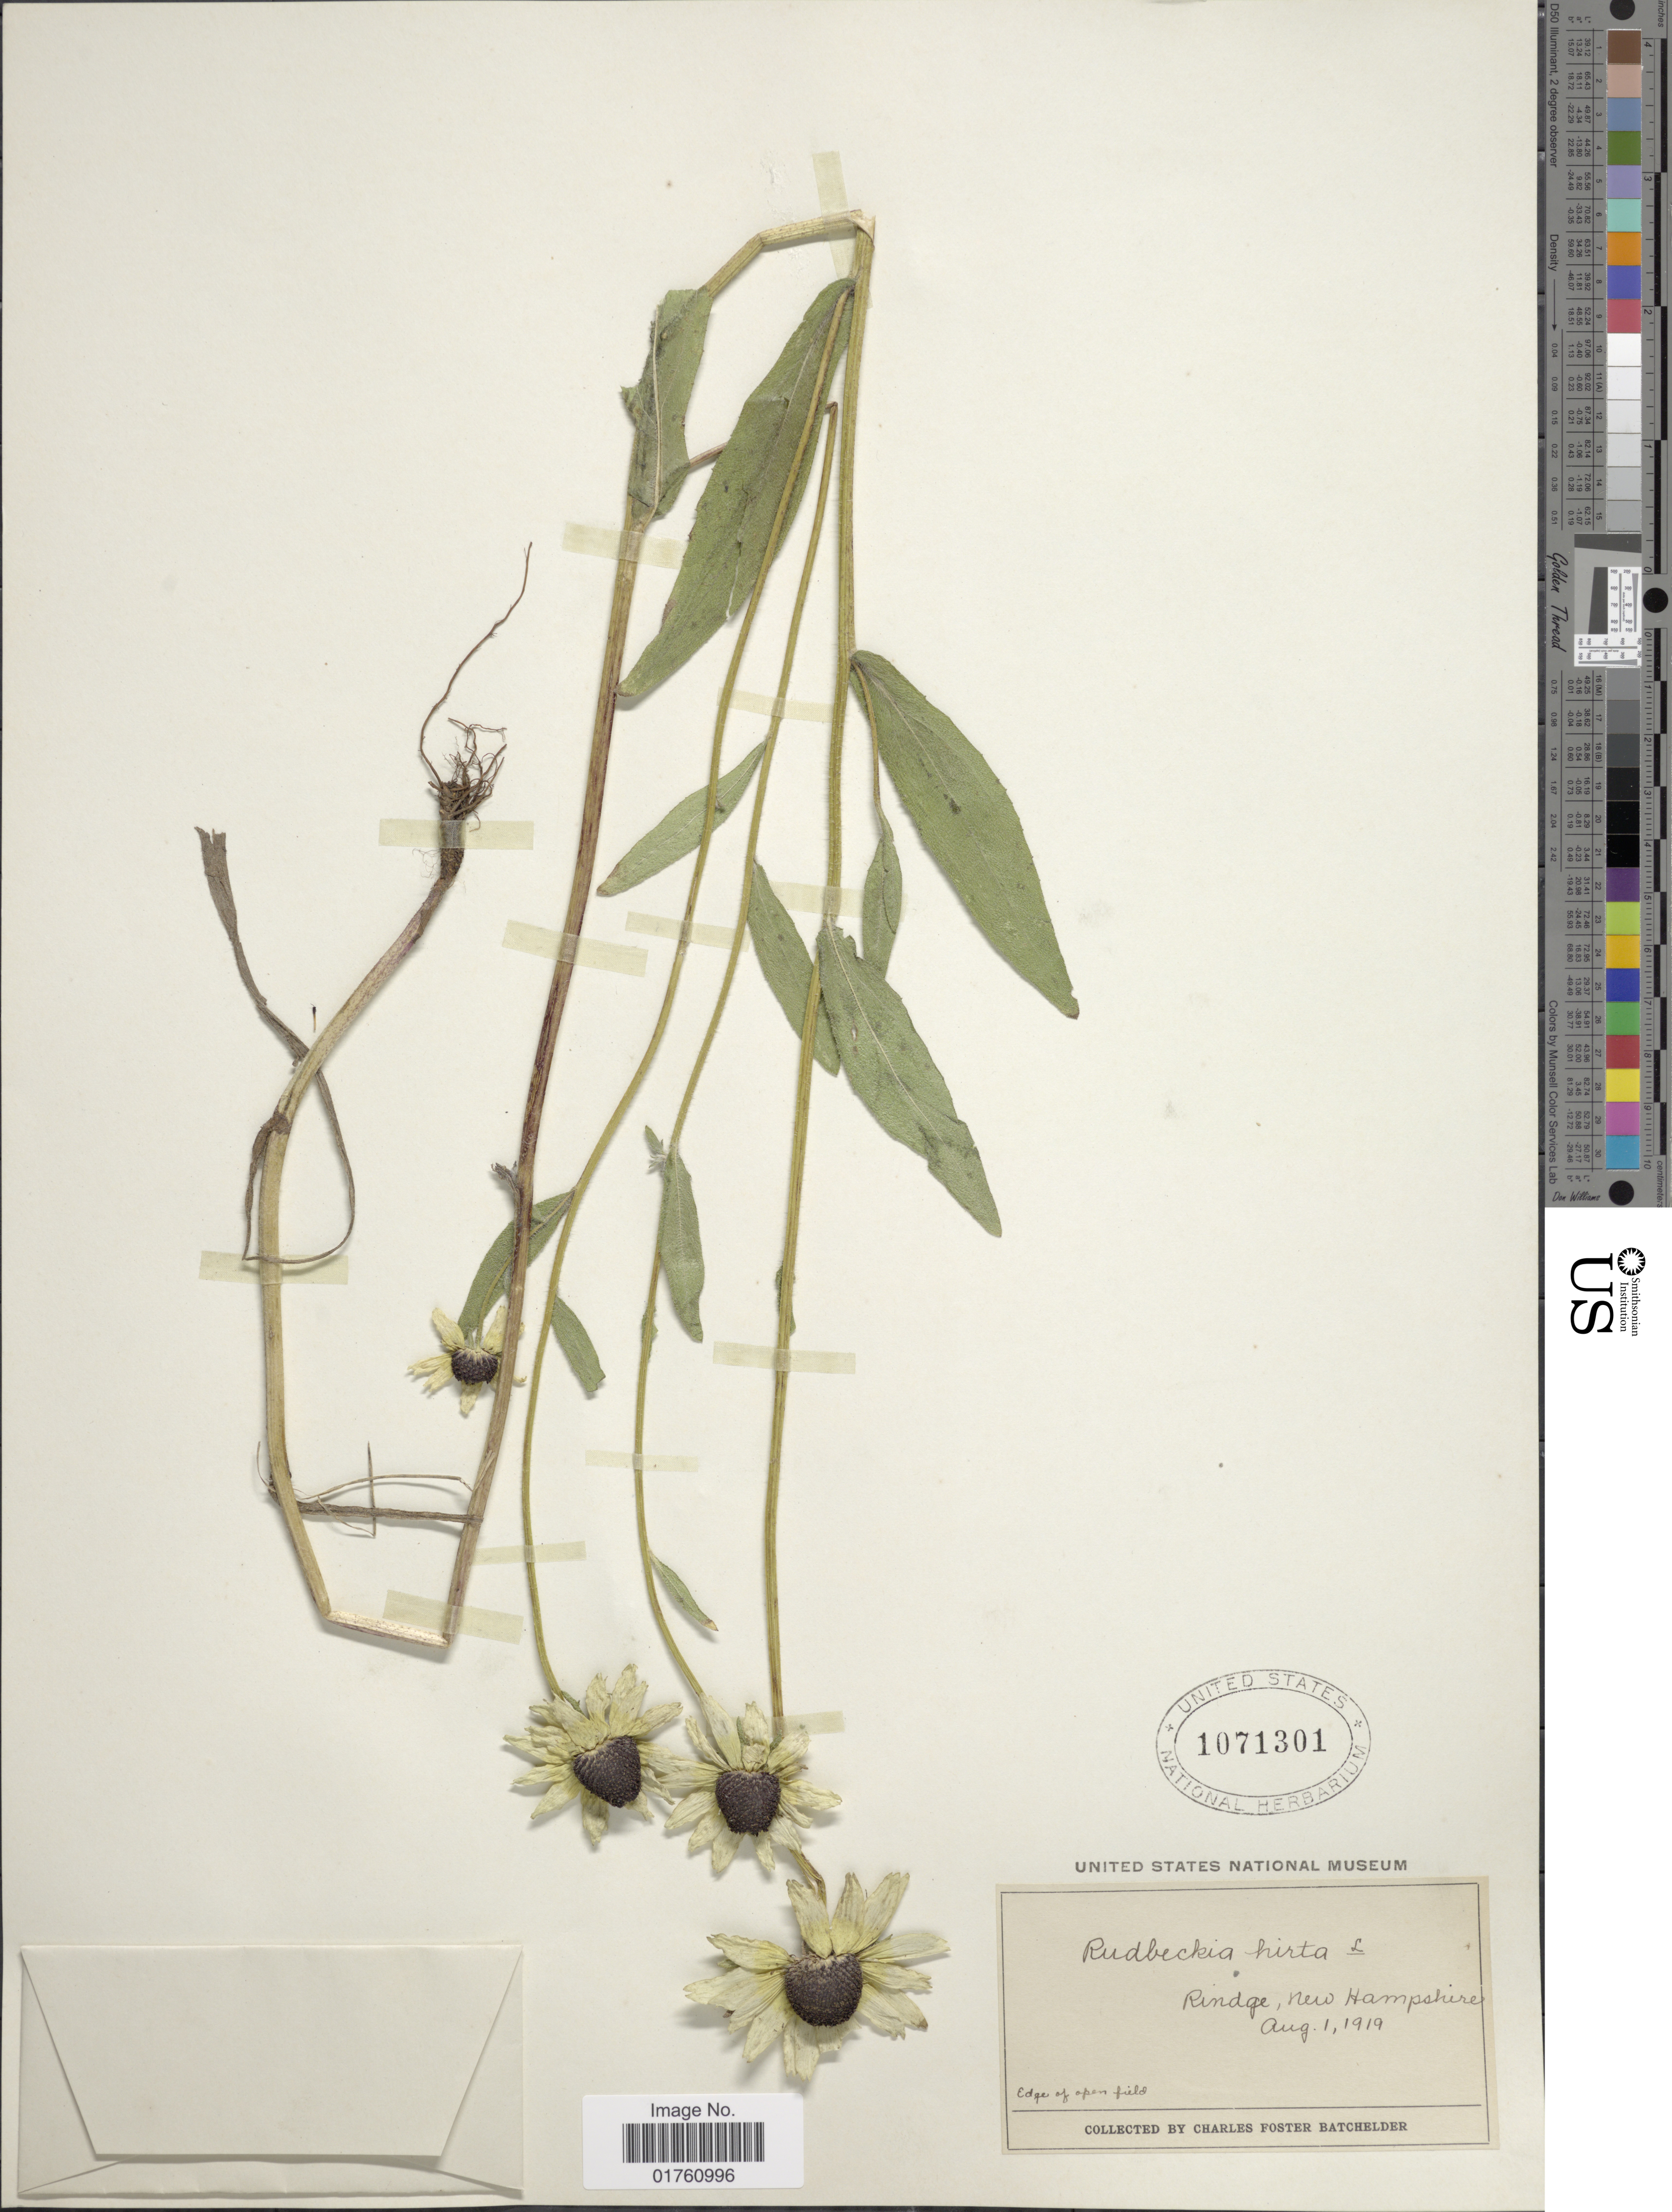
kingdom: Plantae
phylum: Tracheophyta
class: Magnoliopsida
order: Asterales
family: Asteraceae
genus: Rudbeckia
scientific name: Rudbeckia hirta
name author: L.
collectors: C. Batchelder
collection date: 1919-08-01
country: United States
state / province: New Hampshire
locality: Rindge, Edge of open field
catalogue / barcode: US 1071301